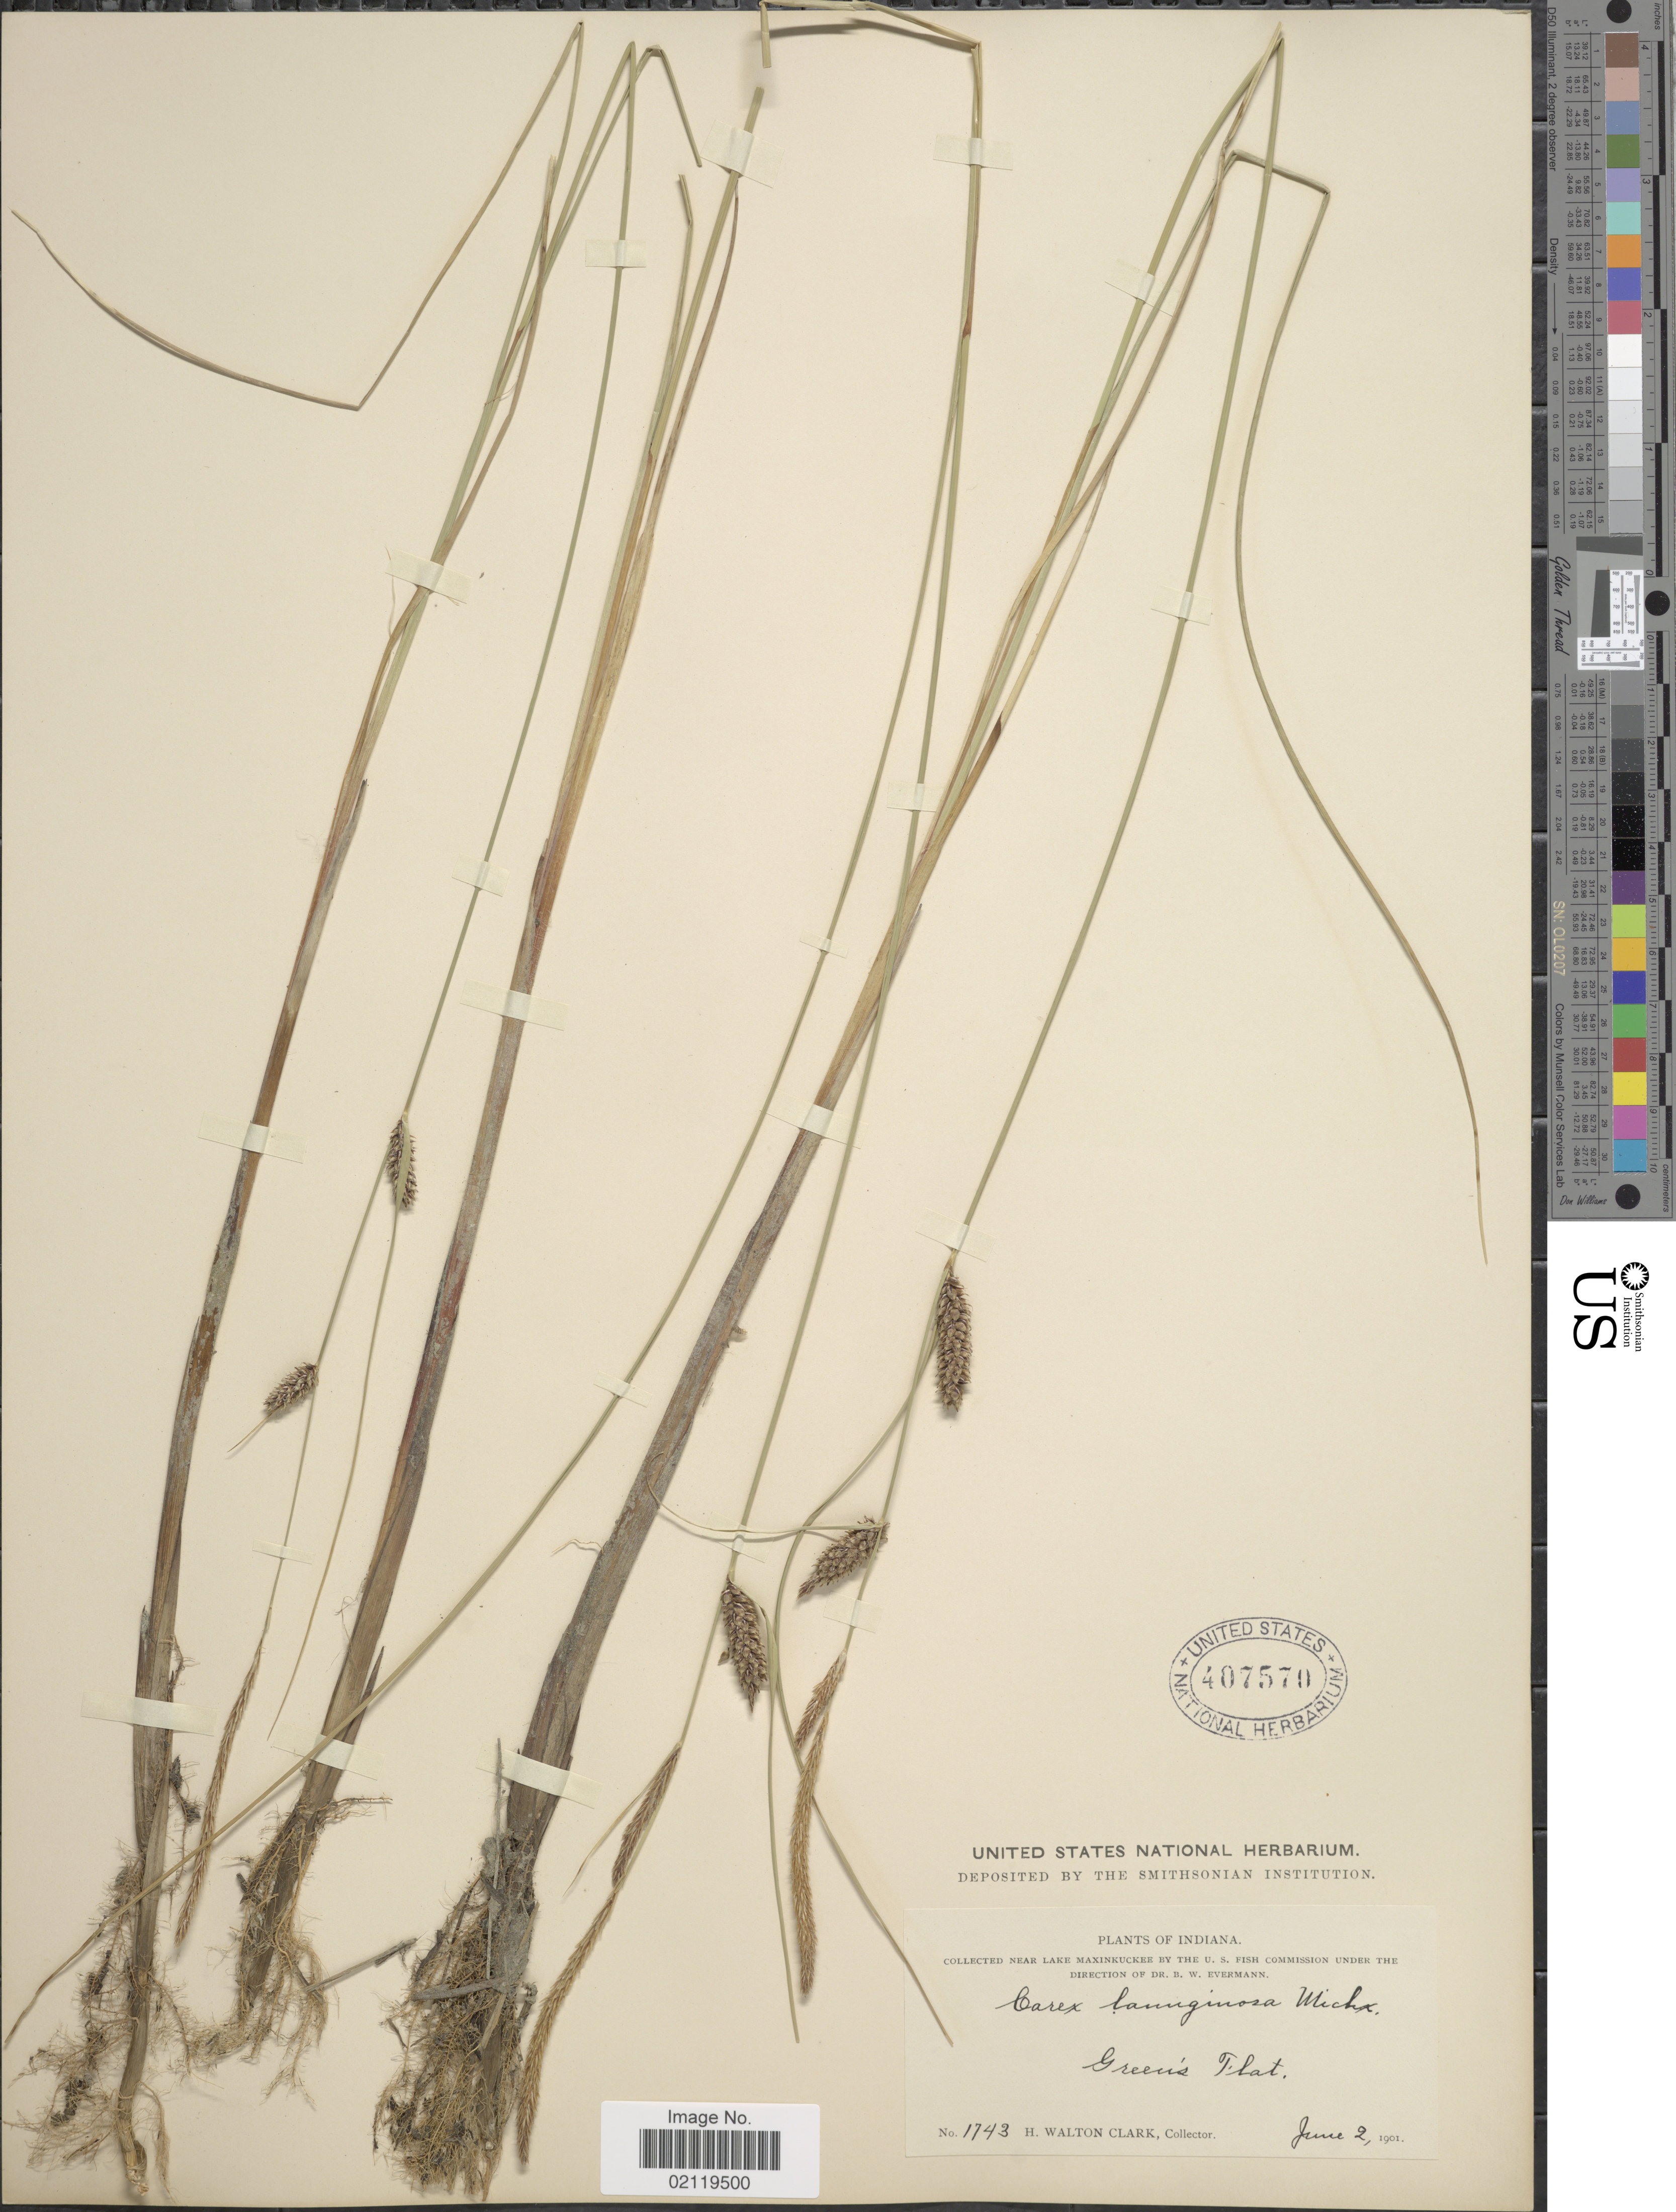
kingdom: Plantae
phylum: Tracheophyta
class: Liliopsida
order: Poales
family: Cyperaceae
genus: Carex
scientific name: Carex pellita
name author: Muhl. ex Willd.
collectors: H. W. Clark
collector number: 1743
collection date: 1901-06-02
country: United States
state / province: Indiana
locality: Near Lake Maxinkuckee. Green's Flat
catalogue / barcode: US 407570